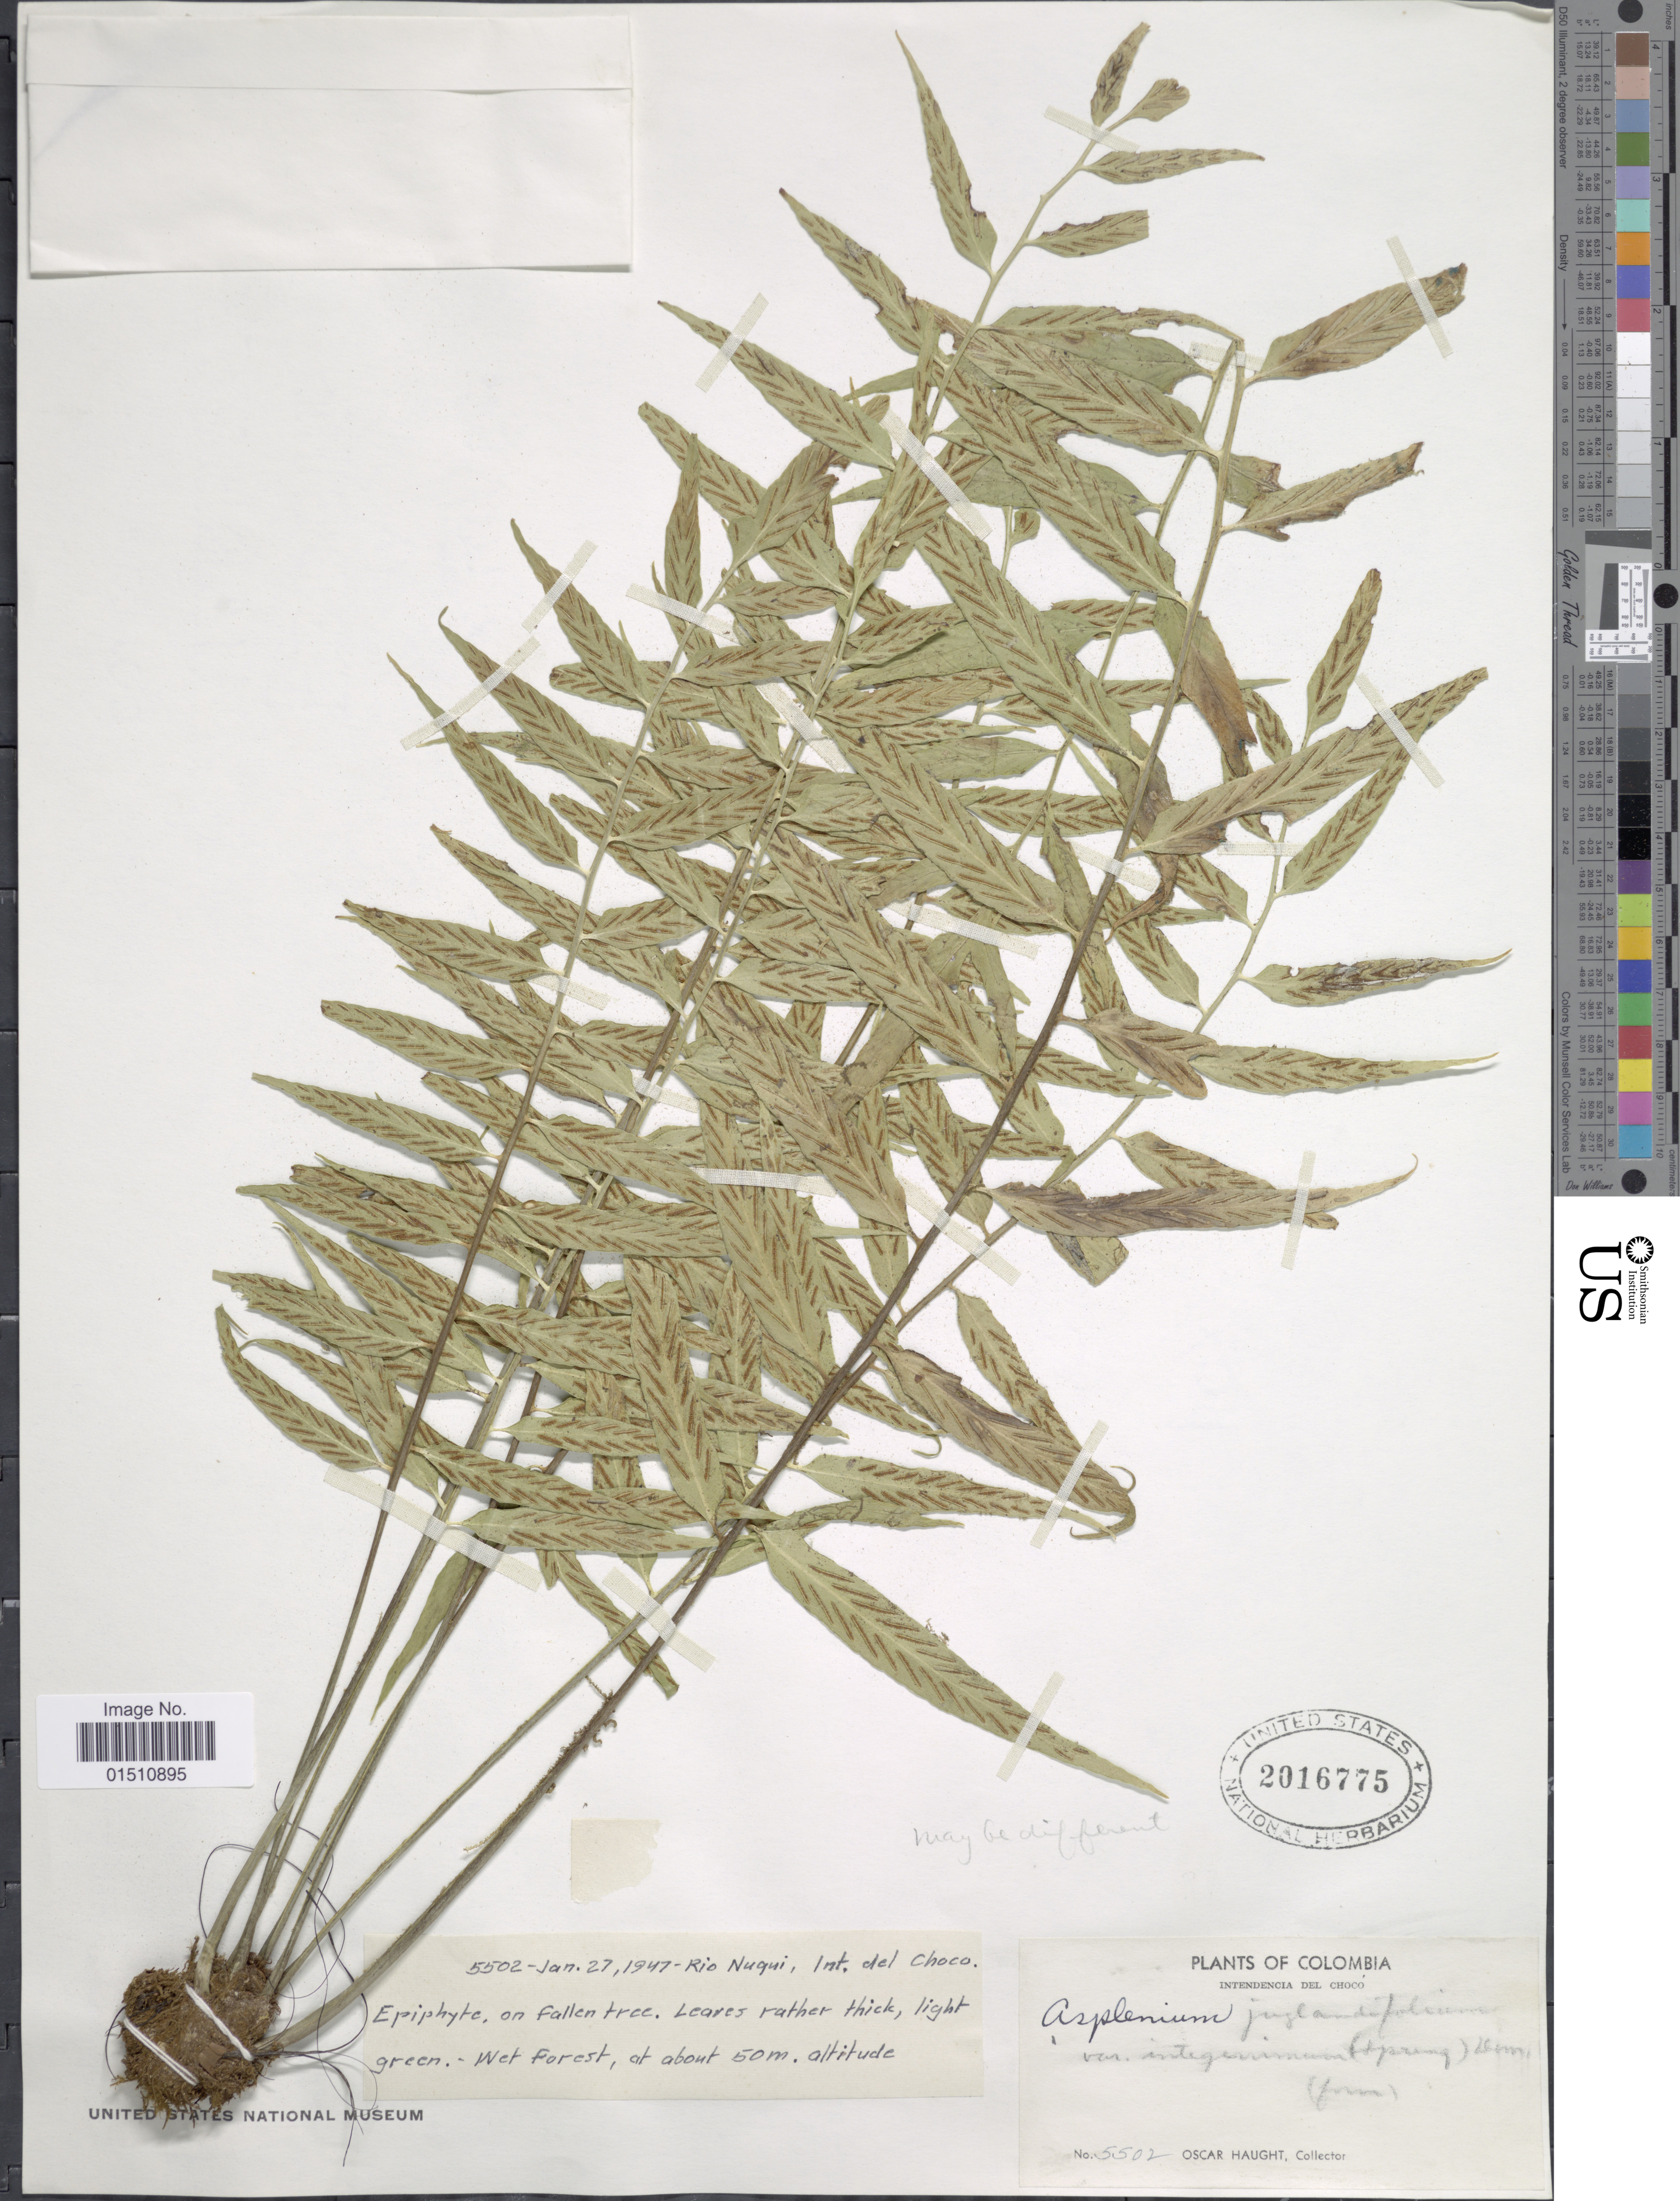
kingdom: Plantae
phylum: Tracheophyta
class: Polypodiopsida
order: Polypodiales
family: Aspleniaceae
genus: Asplenium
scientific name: Asplenium falcinellum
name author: Maxon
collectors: O. L. Haught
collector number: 5502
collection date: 1947-01-27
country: Colombia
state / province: Chocó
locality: Colombia, Intendicia del Choco, Rio Nuqui.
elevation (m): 50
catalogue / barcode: US 2016775